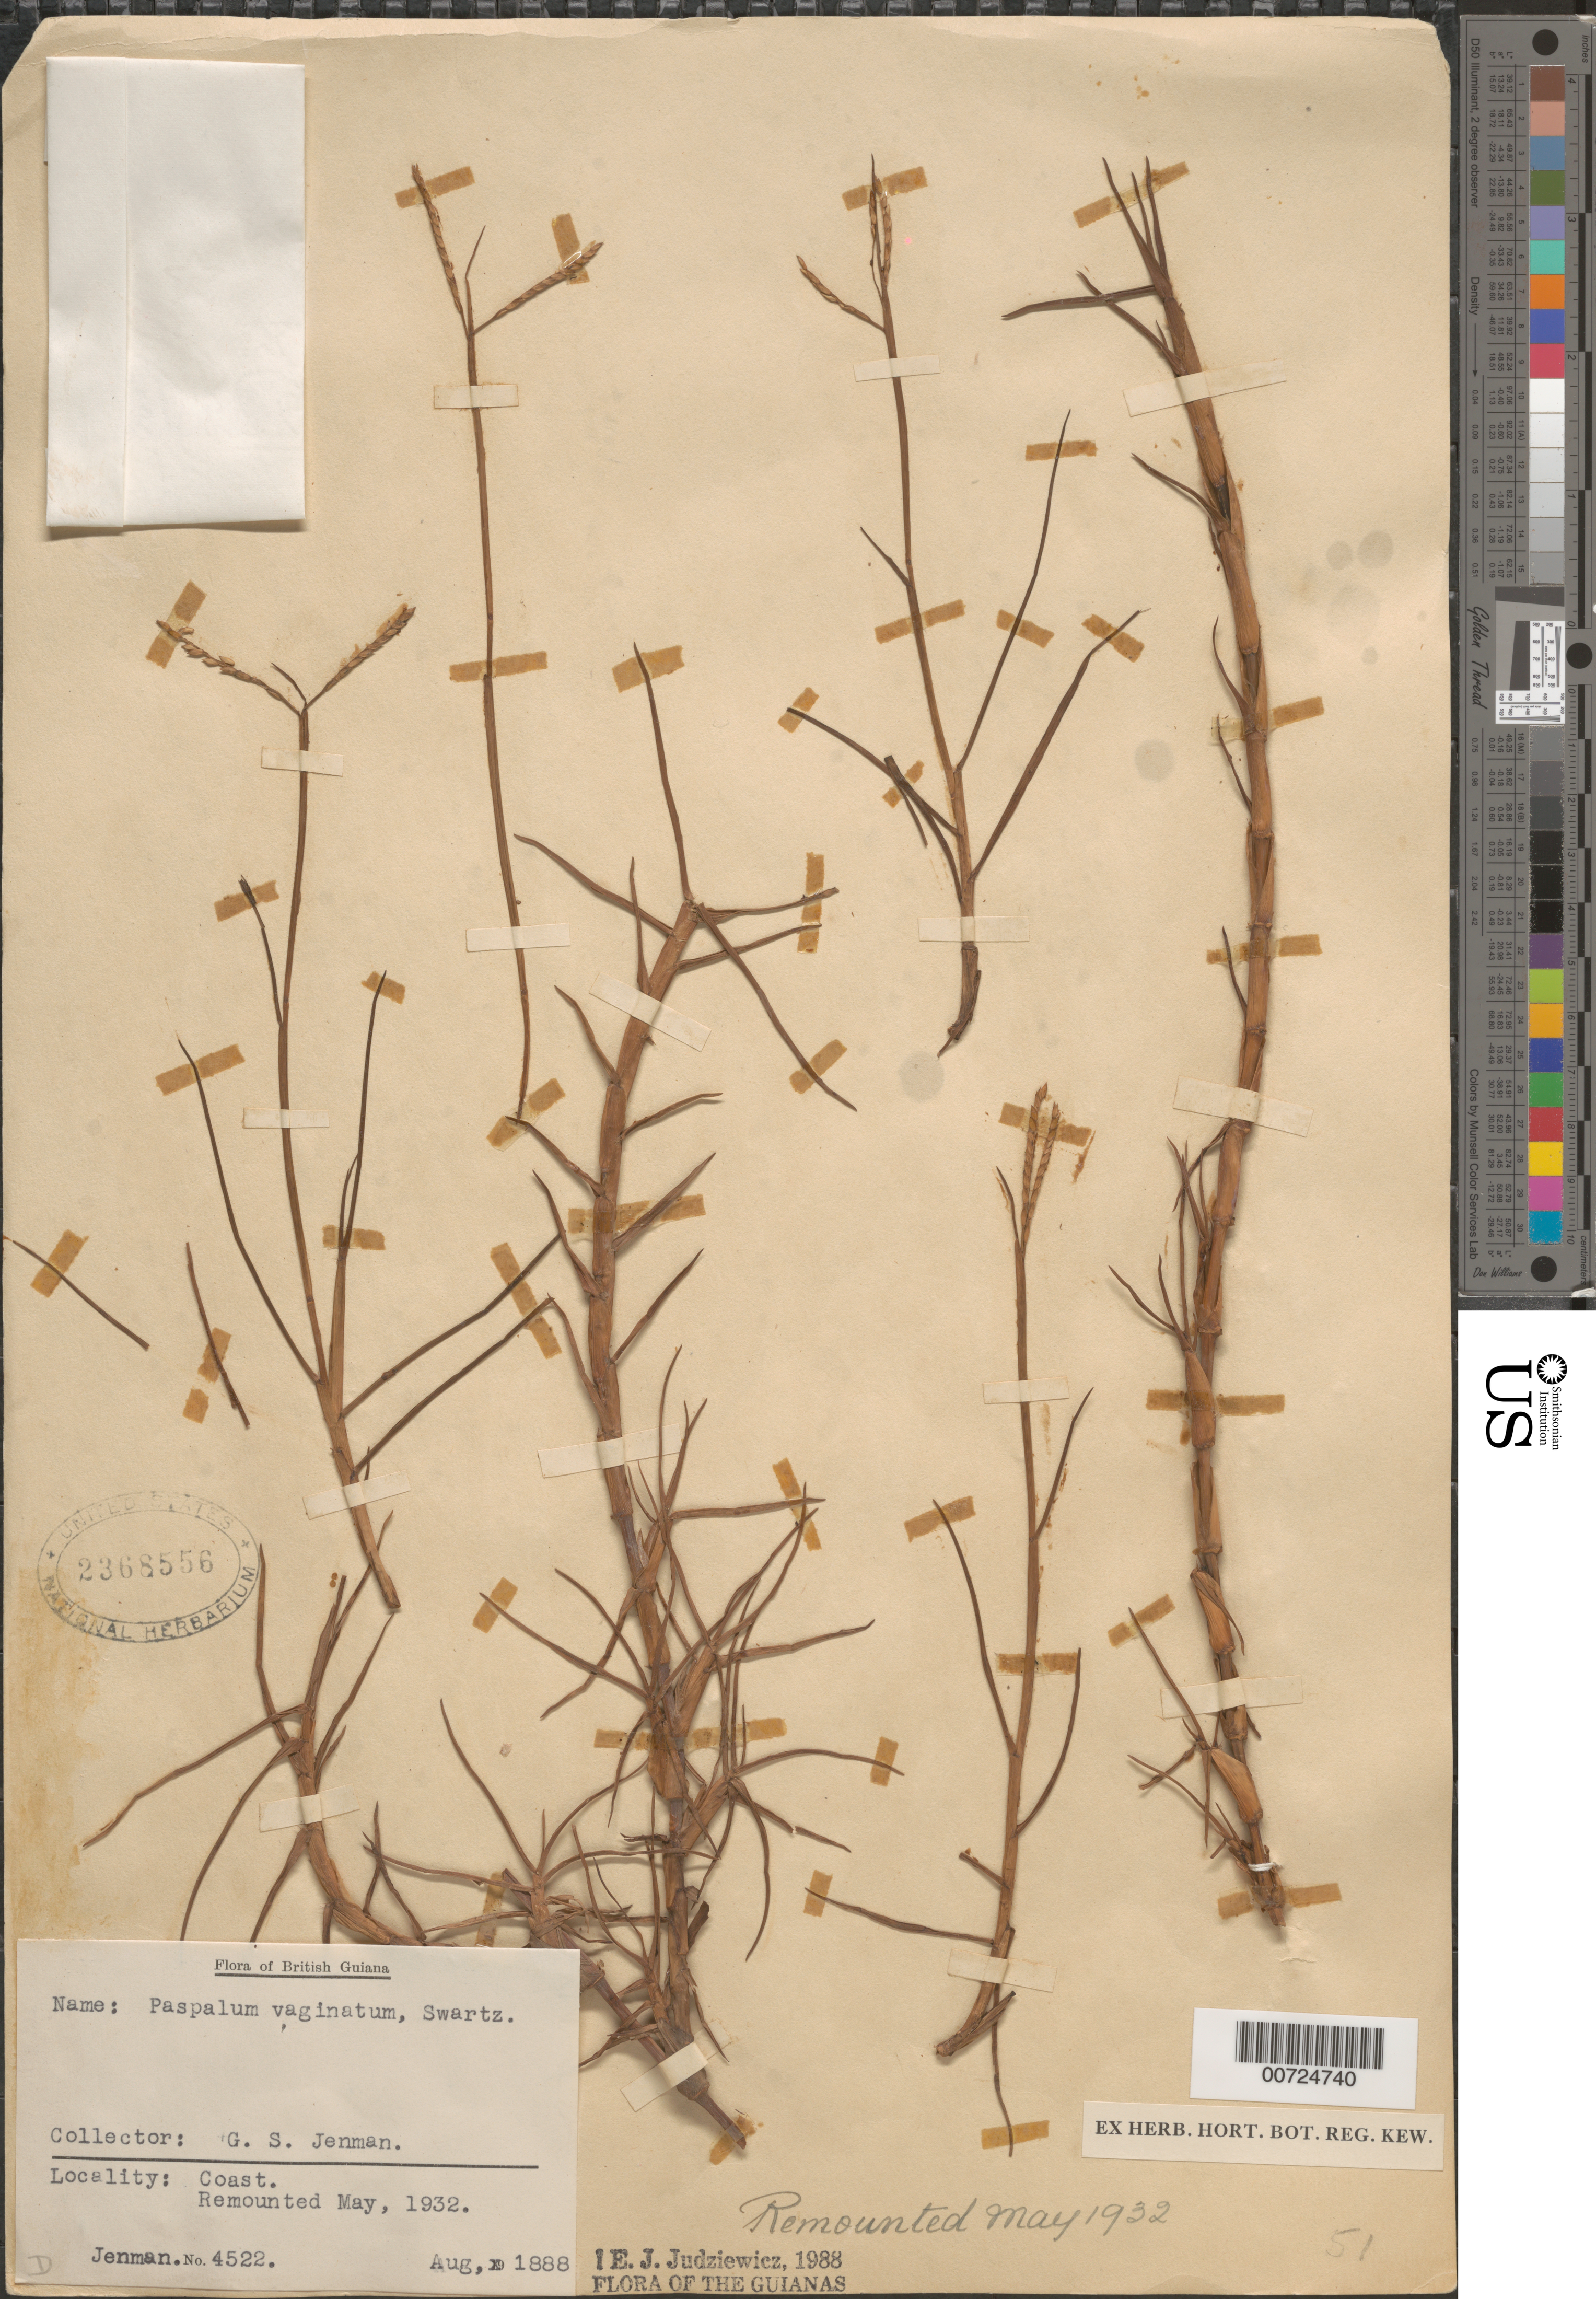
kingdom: Plantae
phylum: Tracheophyta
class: Liliopsida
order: Poales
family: Poaceae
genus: Paspalum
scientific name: Paspalum vaginatum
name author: Sw.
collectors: G. S. Jenman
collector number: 4522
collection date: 1888-08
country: Guyana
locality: British Guiana. Coast.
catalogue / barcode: US 2368556